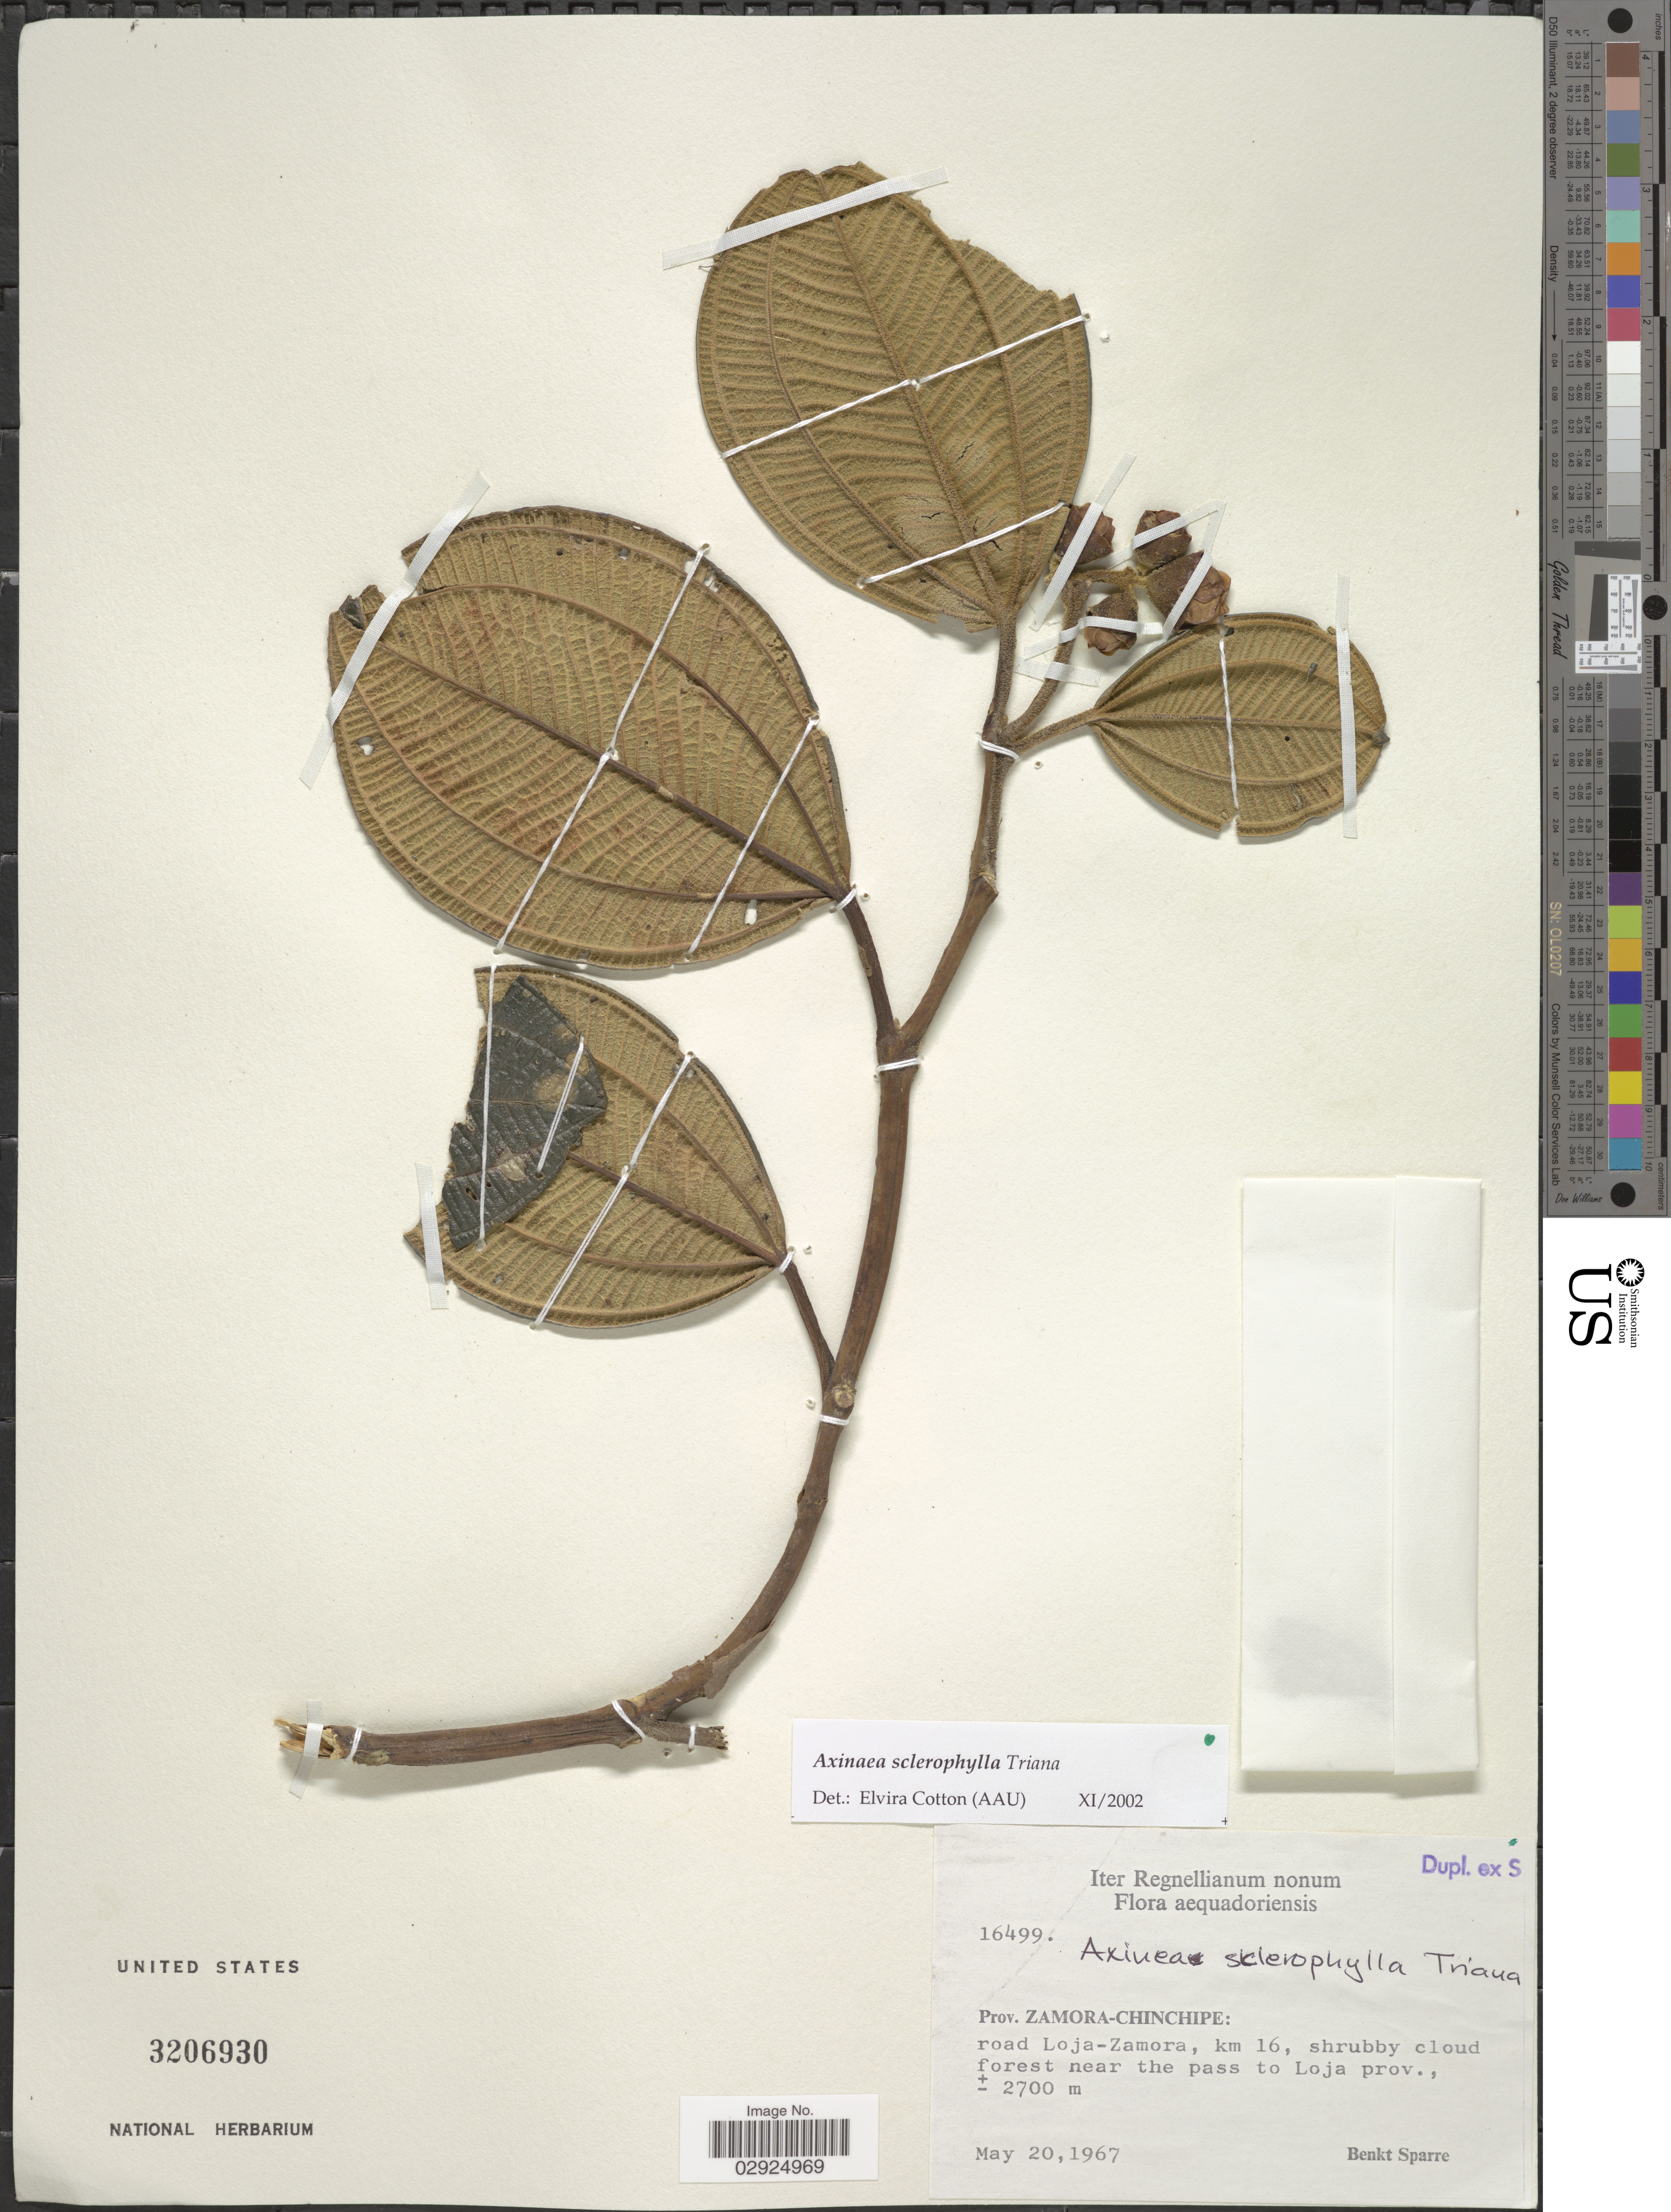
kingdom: Plantae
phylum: Tracheophyta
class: Magnoliopsida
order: Myrtales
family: Melastomataceae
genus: Axinaea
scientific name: Axinaea sclerophylla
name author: Triana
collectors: B. Sparre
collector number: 16499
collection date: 1967-05-20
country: Ecuador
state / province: Zamora-Chinchipe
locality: Road Loja-Zamora, km 16, shrubby cloud forest near the pass to Loja prov.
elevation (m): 2700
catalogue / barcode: US 3206930